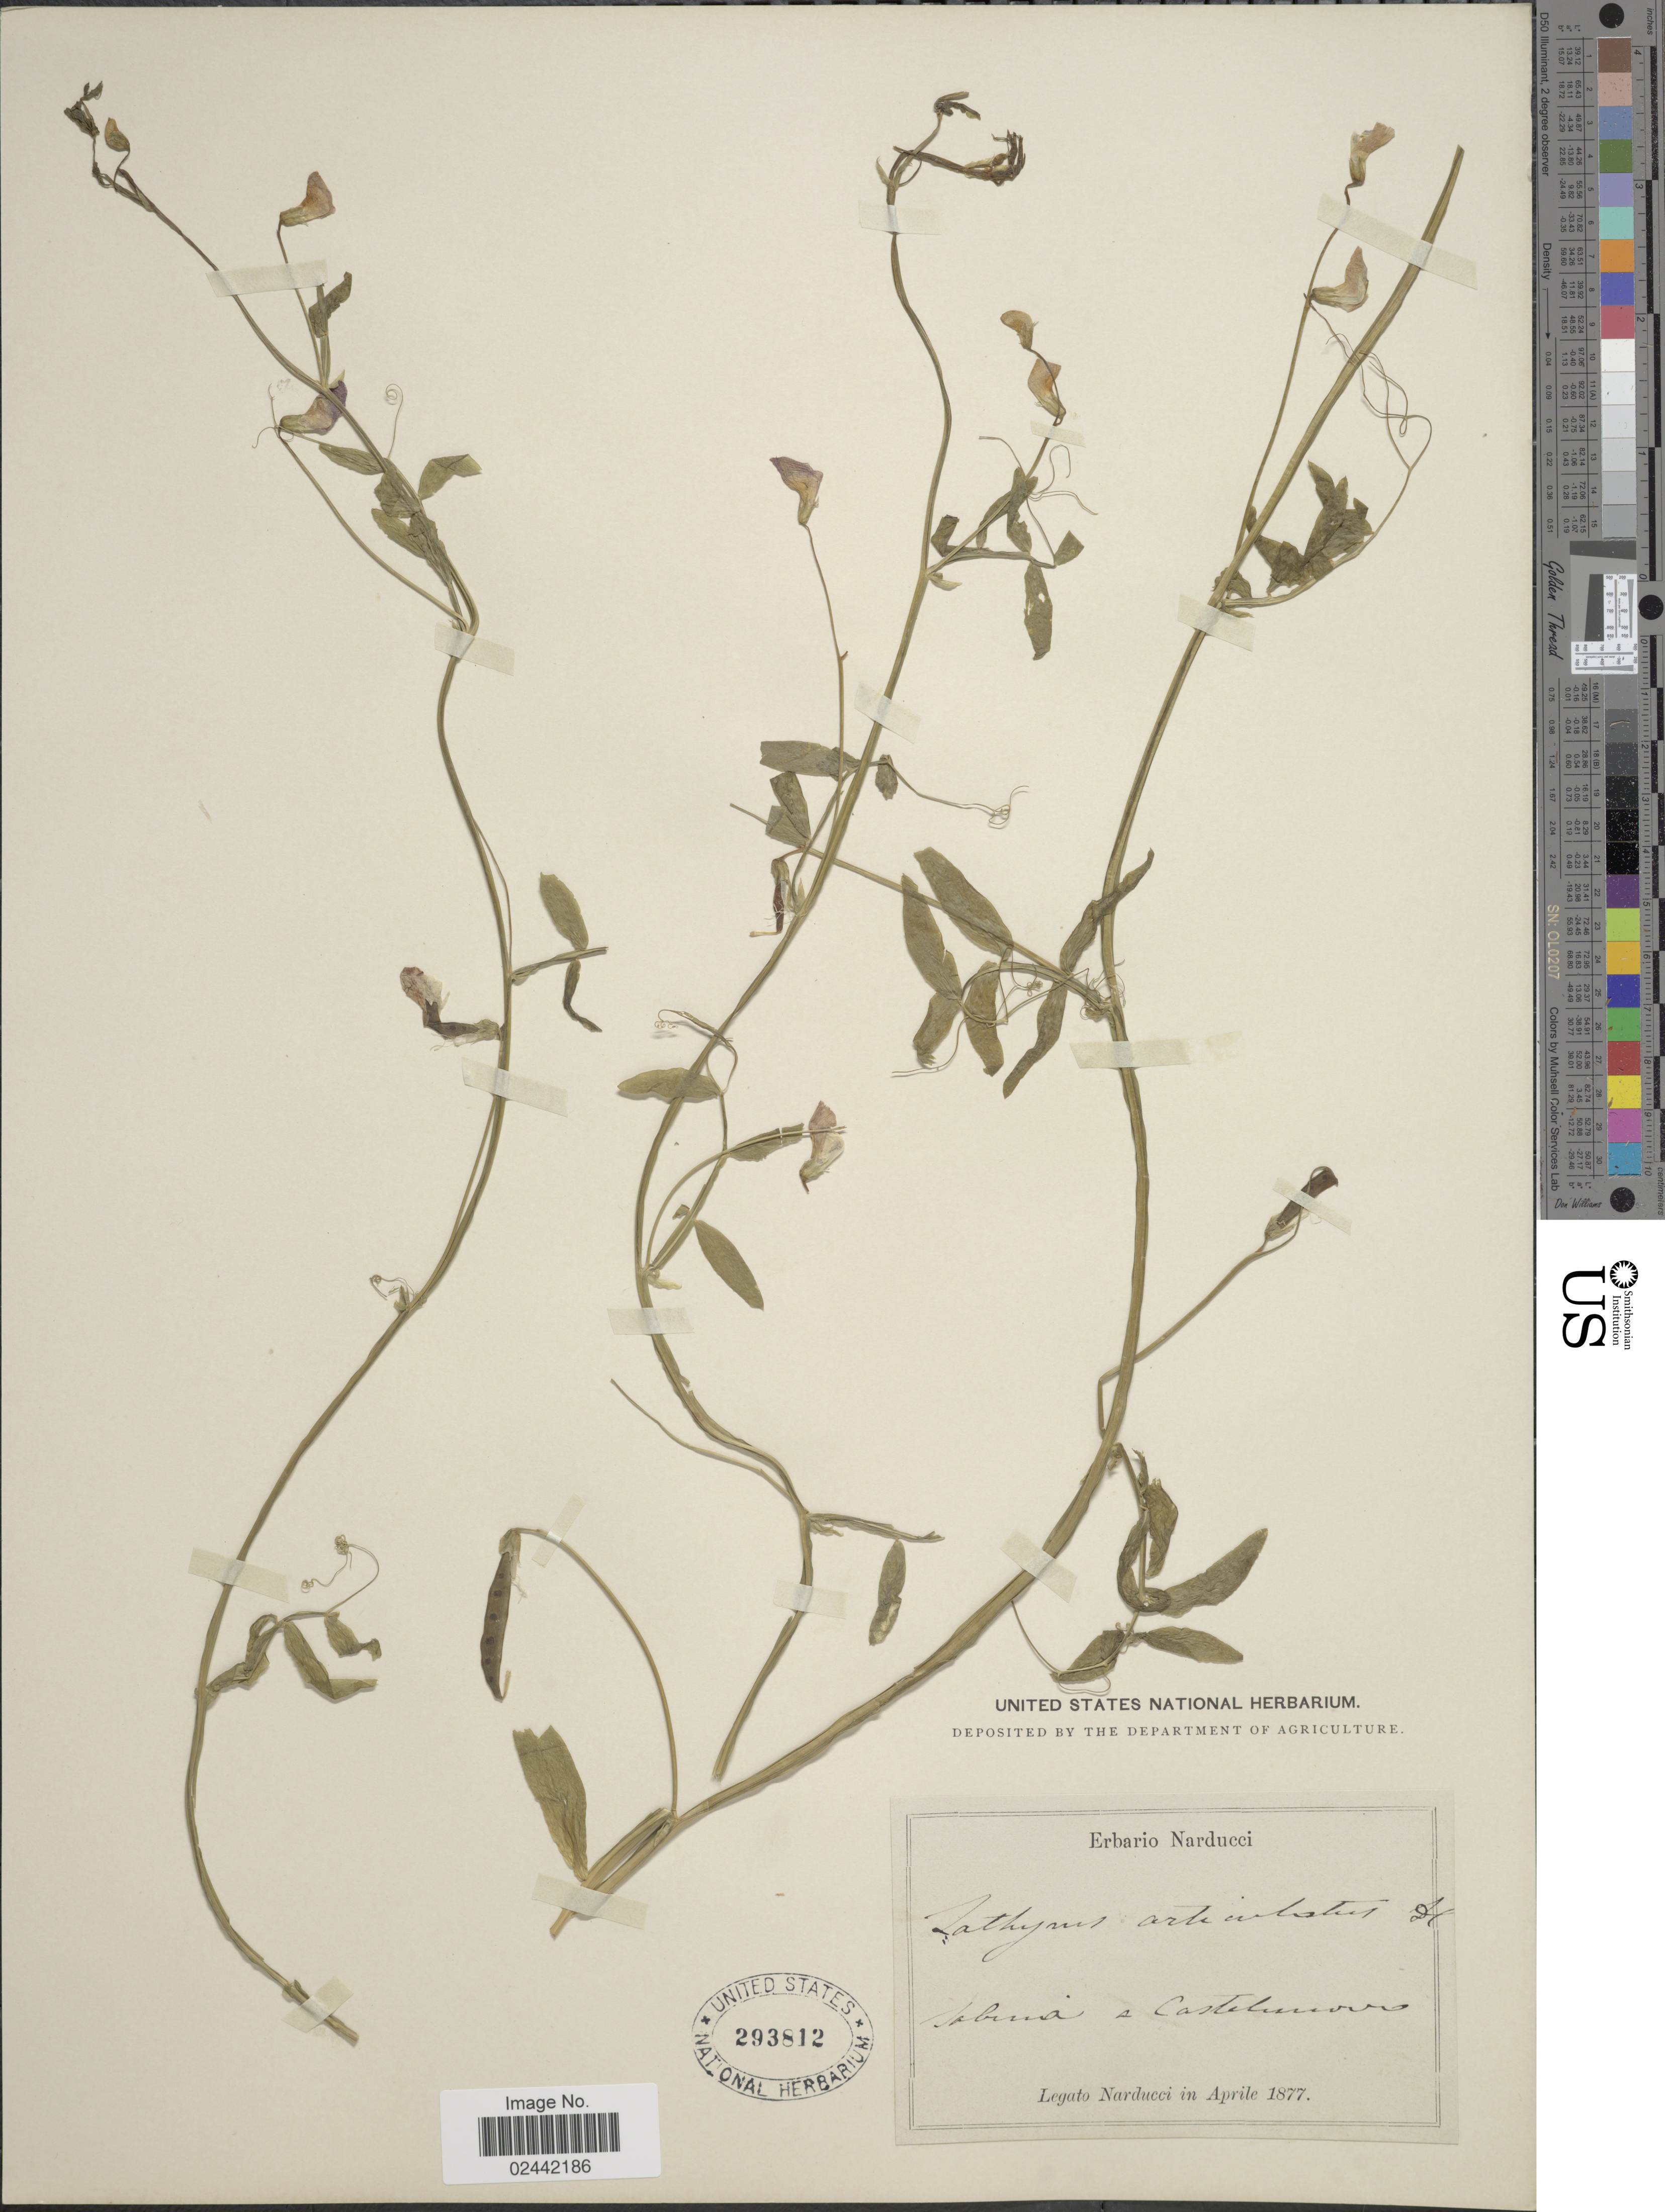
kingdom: Plantae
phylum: Tracheophyta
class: Magnoliopsida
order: Fabales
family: Fabaceae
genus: Lathyrus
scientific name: Lathyrus articulatus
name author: L.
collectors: -. Narducci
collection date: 1877-04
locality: Sabina a Castelnova [interpreted].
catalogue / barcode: US 293812